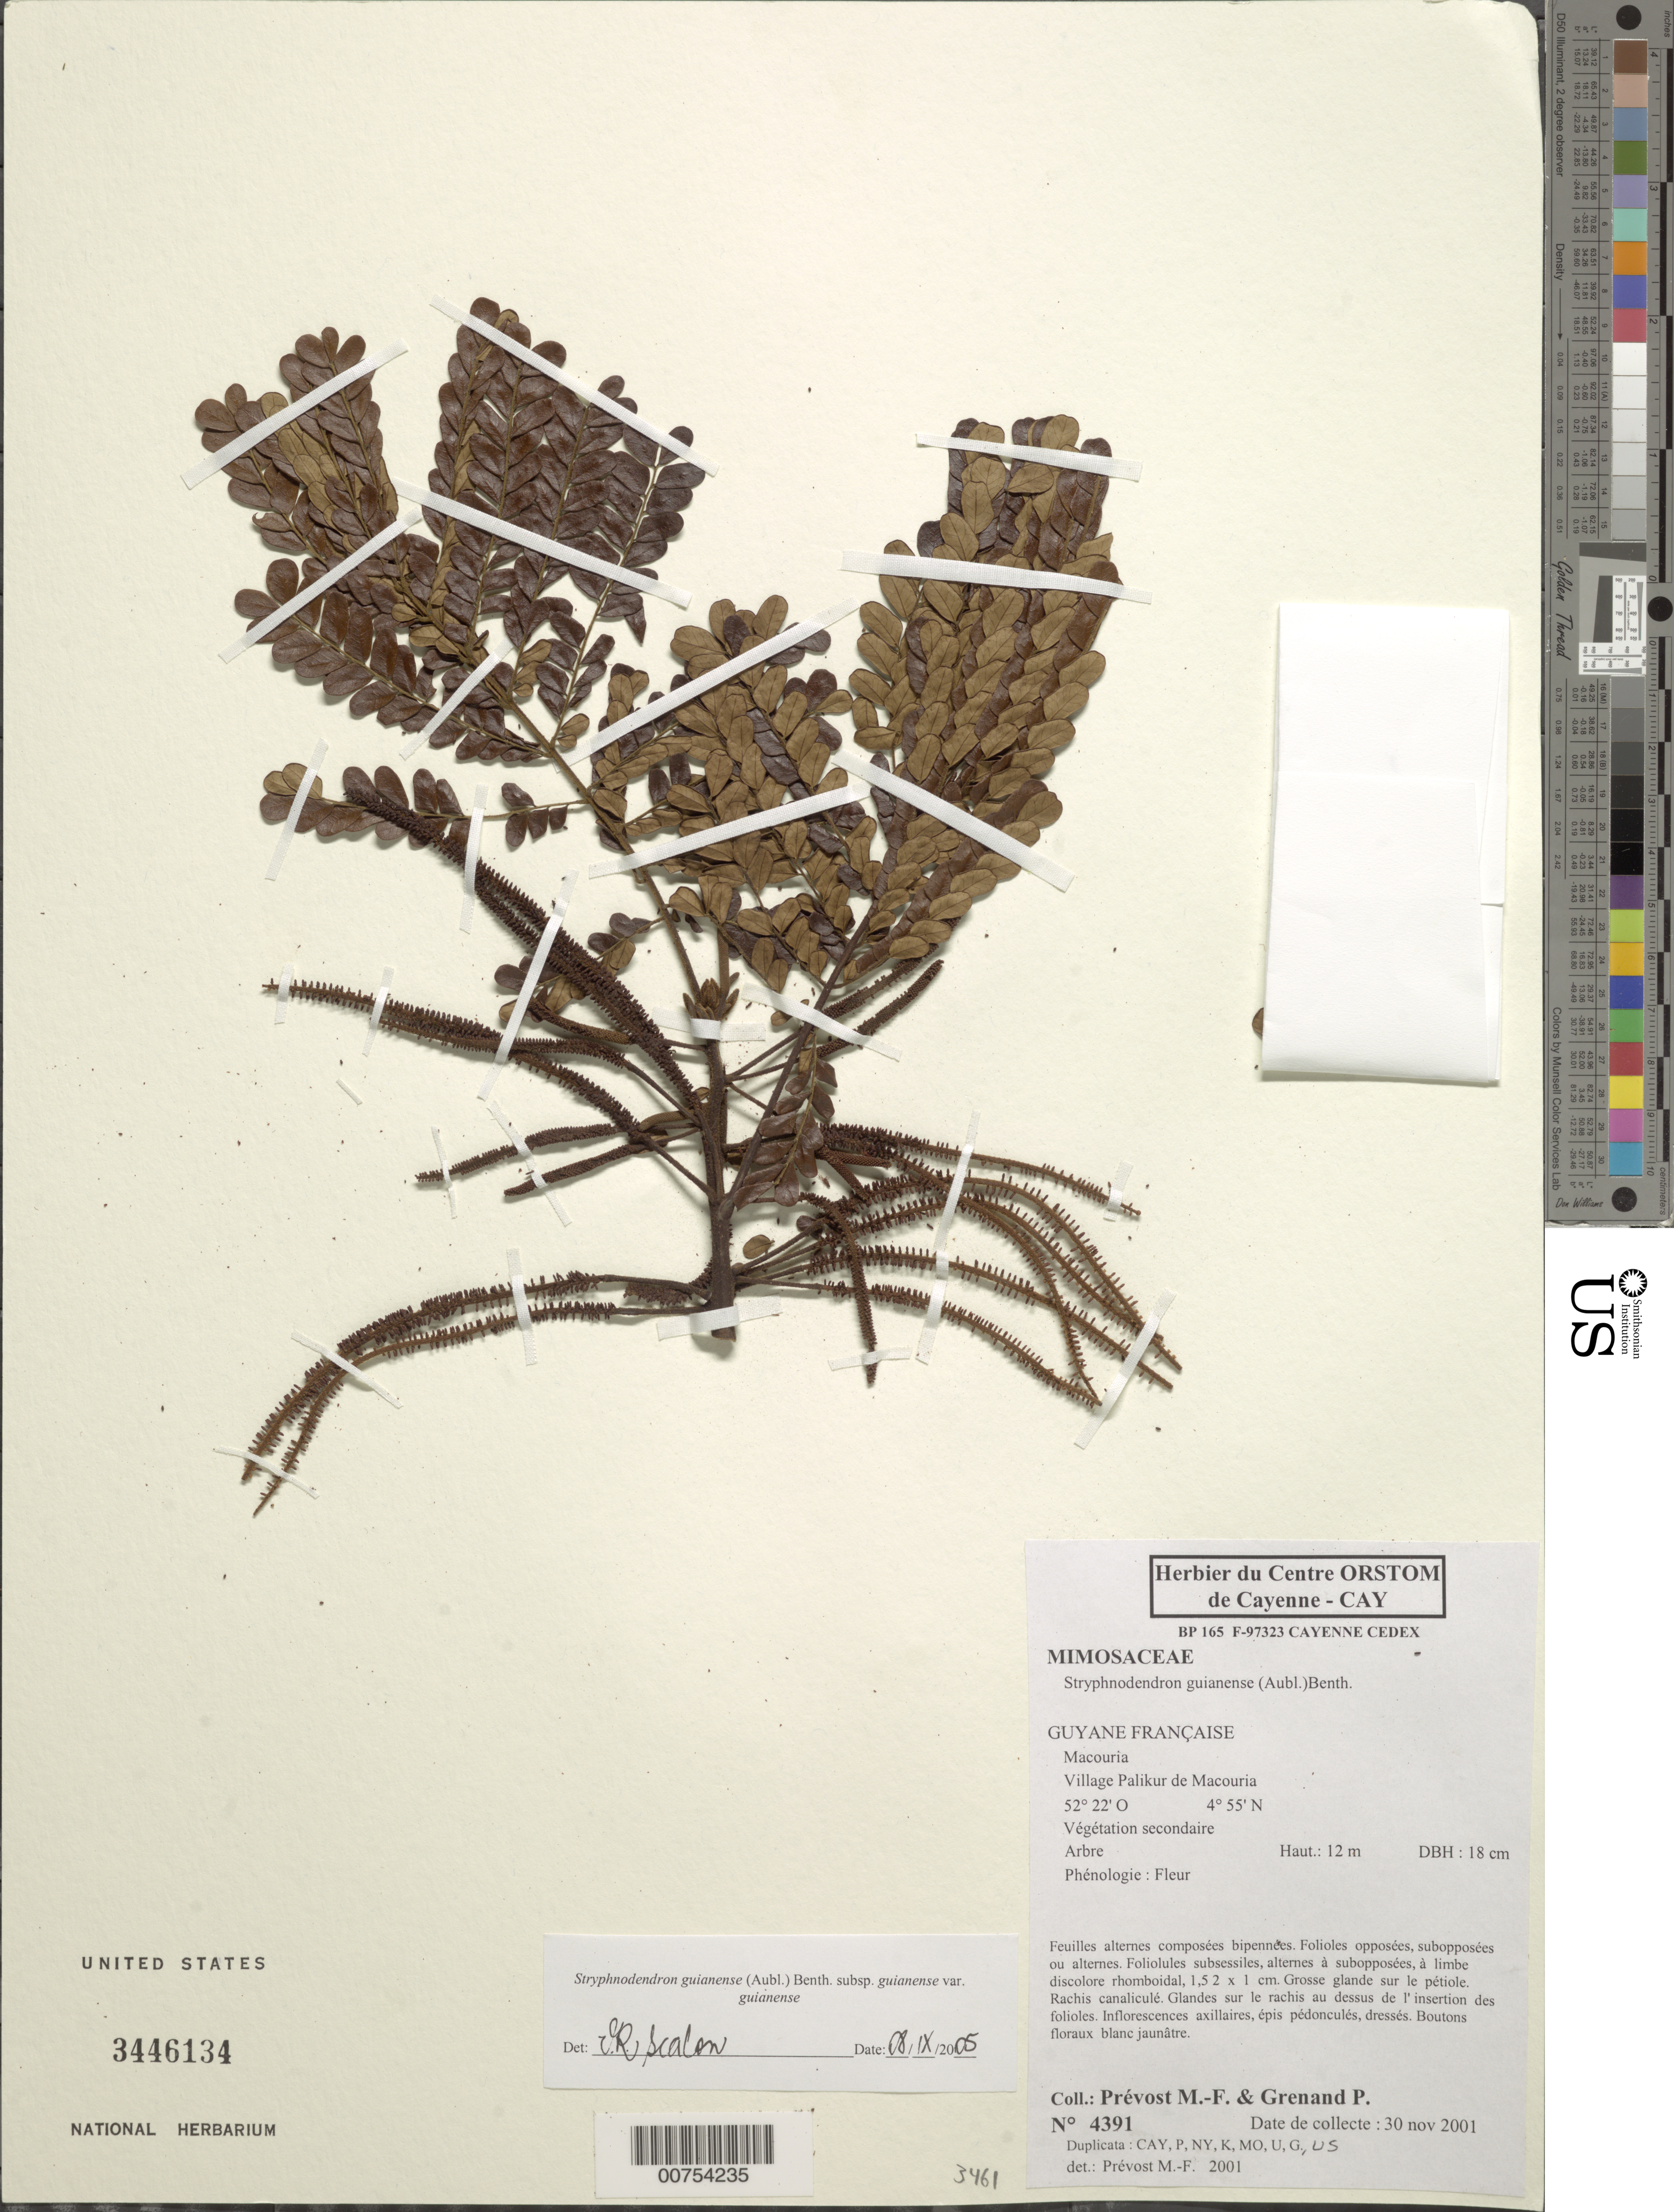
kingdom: Plantae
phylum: Tracheophyta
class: Magnoliopsida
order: Fabales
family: Fabaceae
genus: Stryphnodendron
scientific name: Stryphnodendron guianense subsp. guianense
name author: (Aubl.) Benth.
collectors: M.-F. Prévost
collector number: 4391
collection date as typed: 30-Nov-01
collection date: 2001-11-30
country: French Guiana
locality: Macouria, Village Palikur de Macouria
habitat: Secondary vegetation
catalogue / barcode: US 3446134